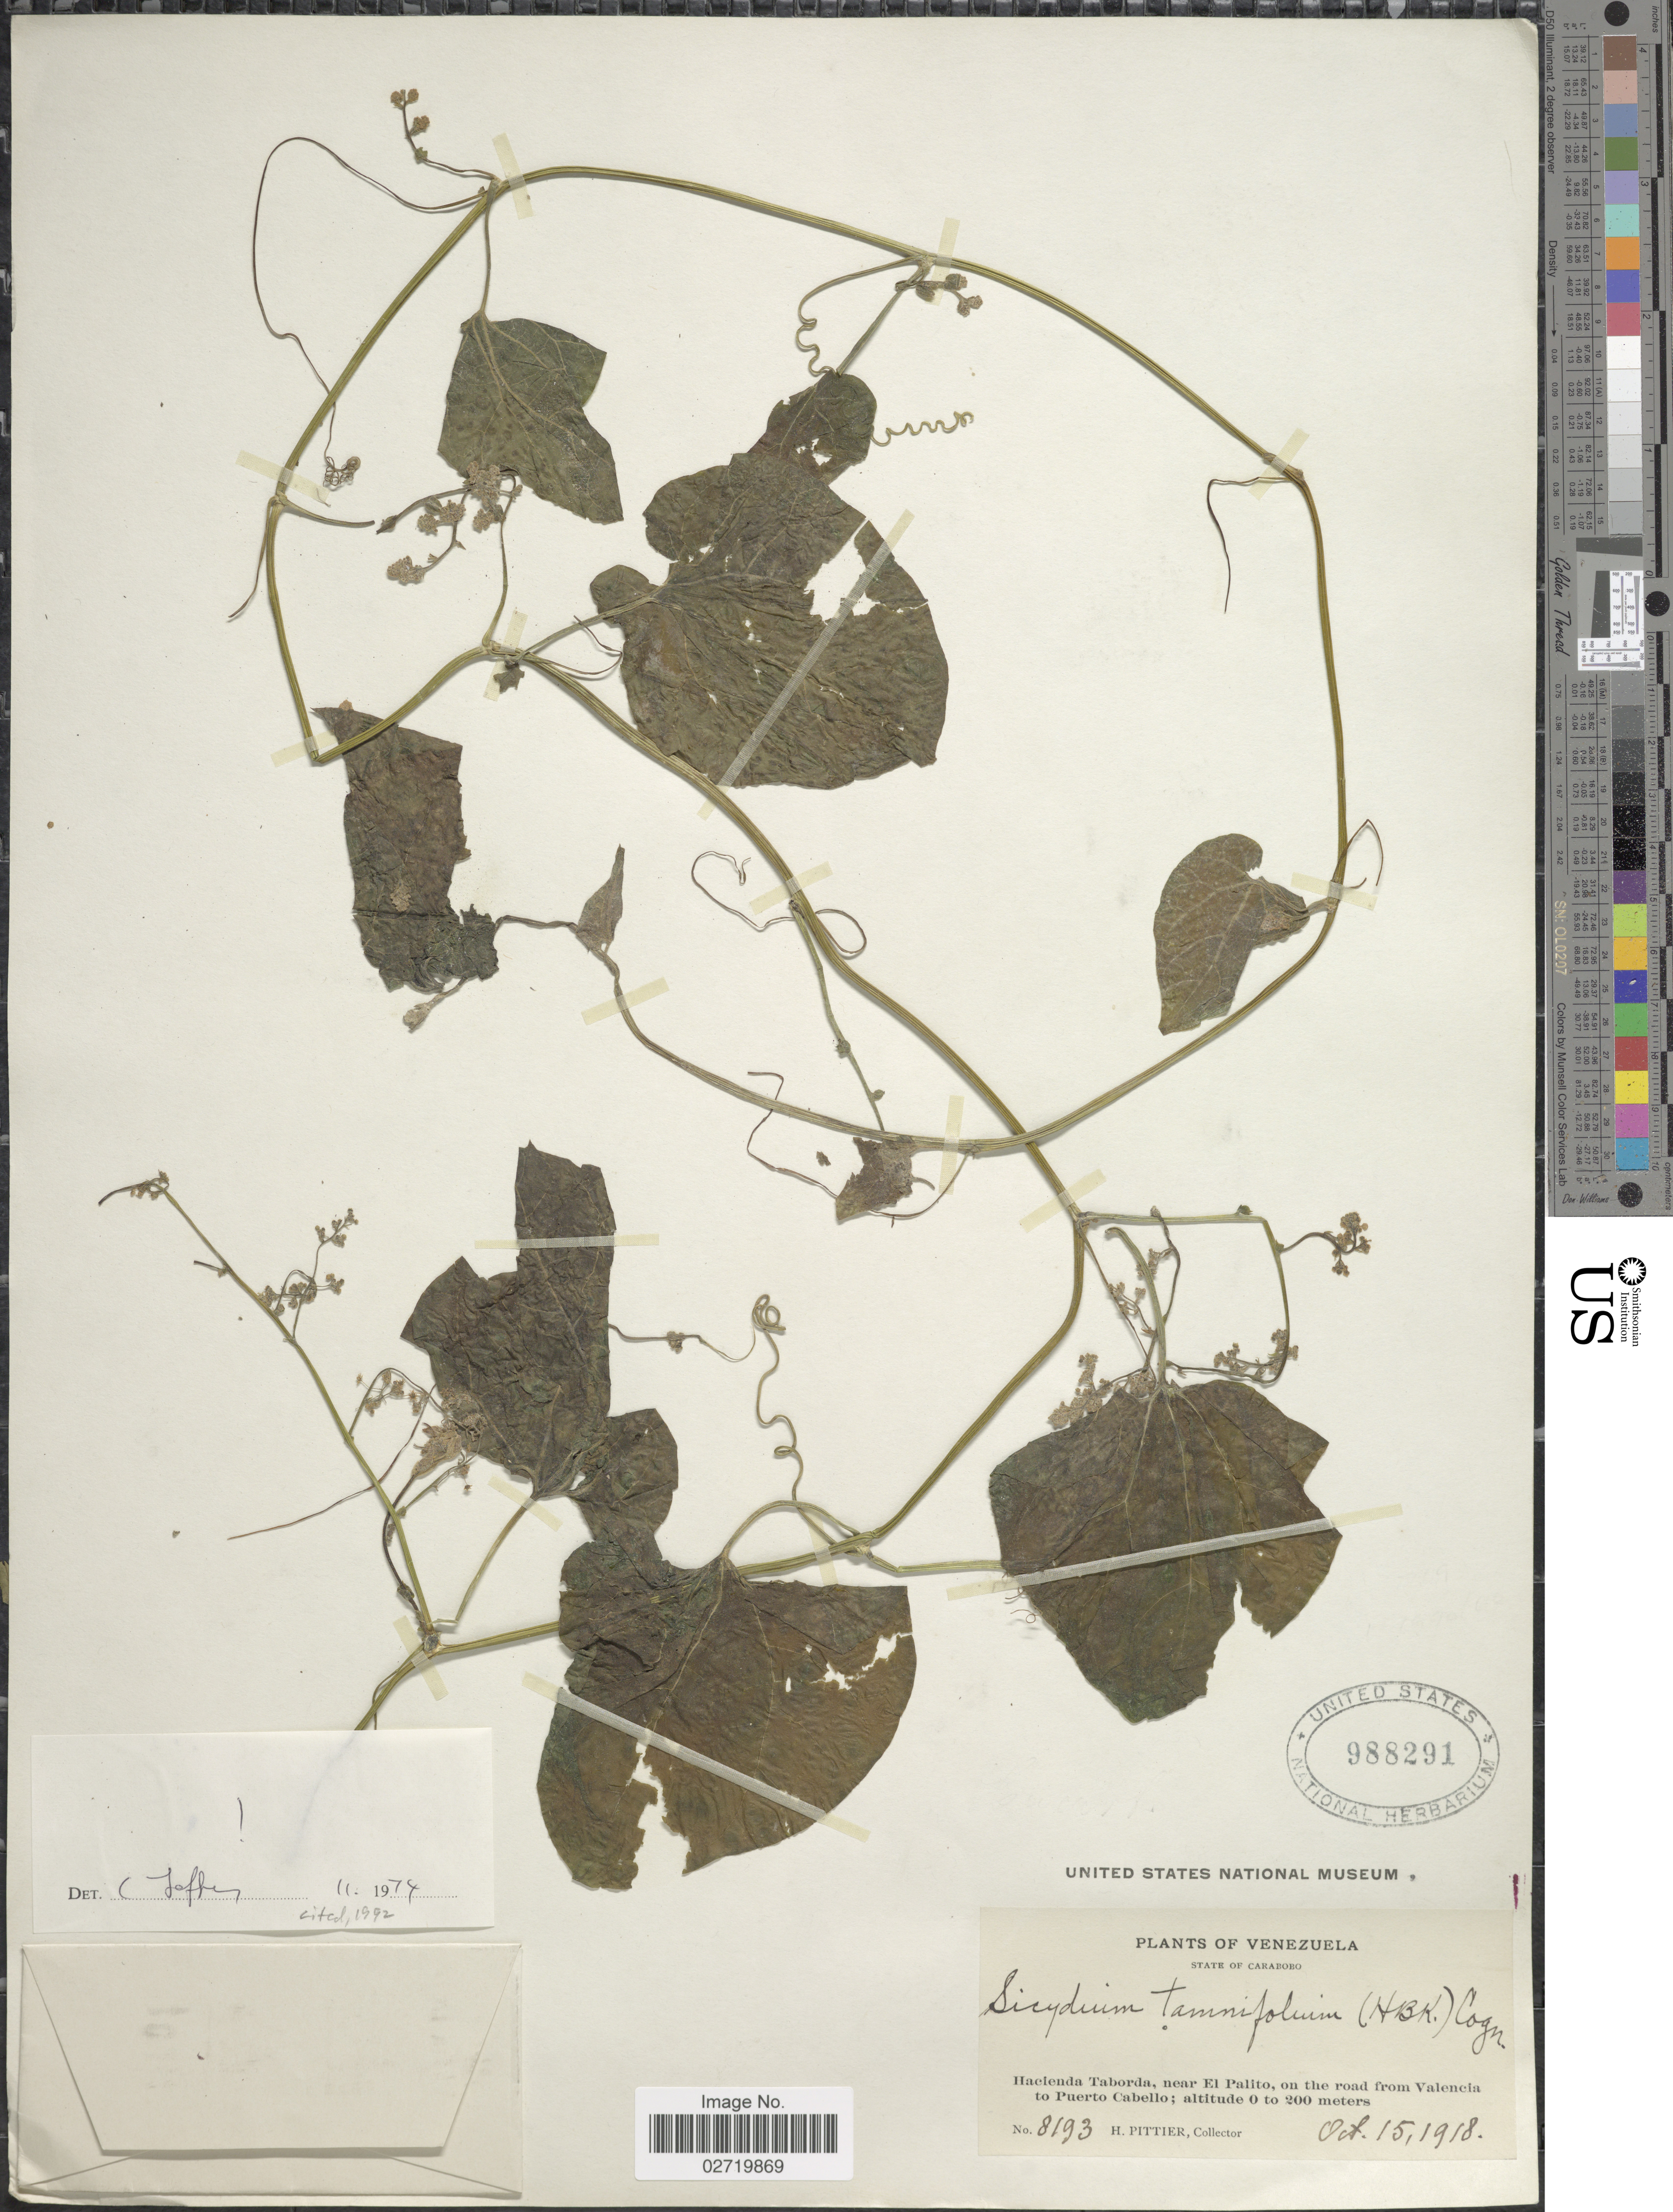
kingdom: Plantae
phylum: Tracheophyta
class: Magnoliopsida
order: Cucurbitales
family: Cucurbitaceae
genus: Sicydium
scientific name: Sicydium tamnifolium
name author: (Kunth) Cogn.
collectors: H. F. Pittier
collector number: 8193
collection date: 1918-10-15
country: Venezuela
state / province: Carabobo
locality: Hacienda Taborda, near El Palito, on the road from Valencia to Puerto Cabello.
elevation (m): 0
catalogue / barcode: US 988291